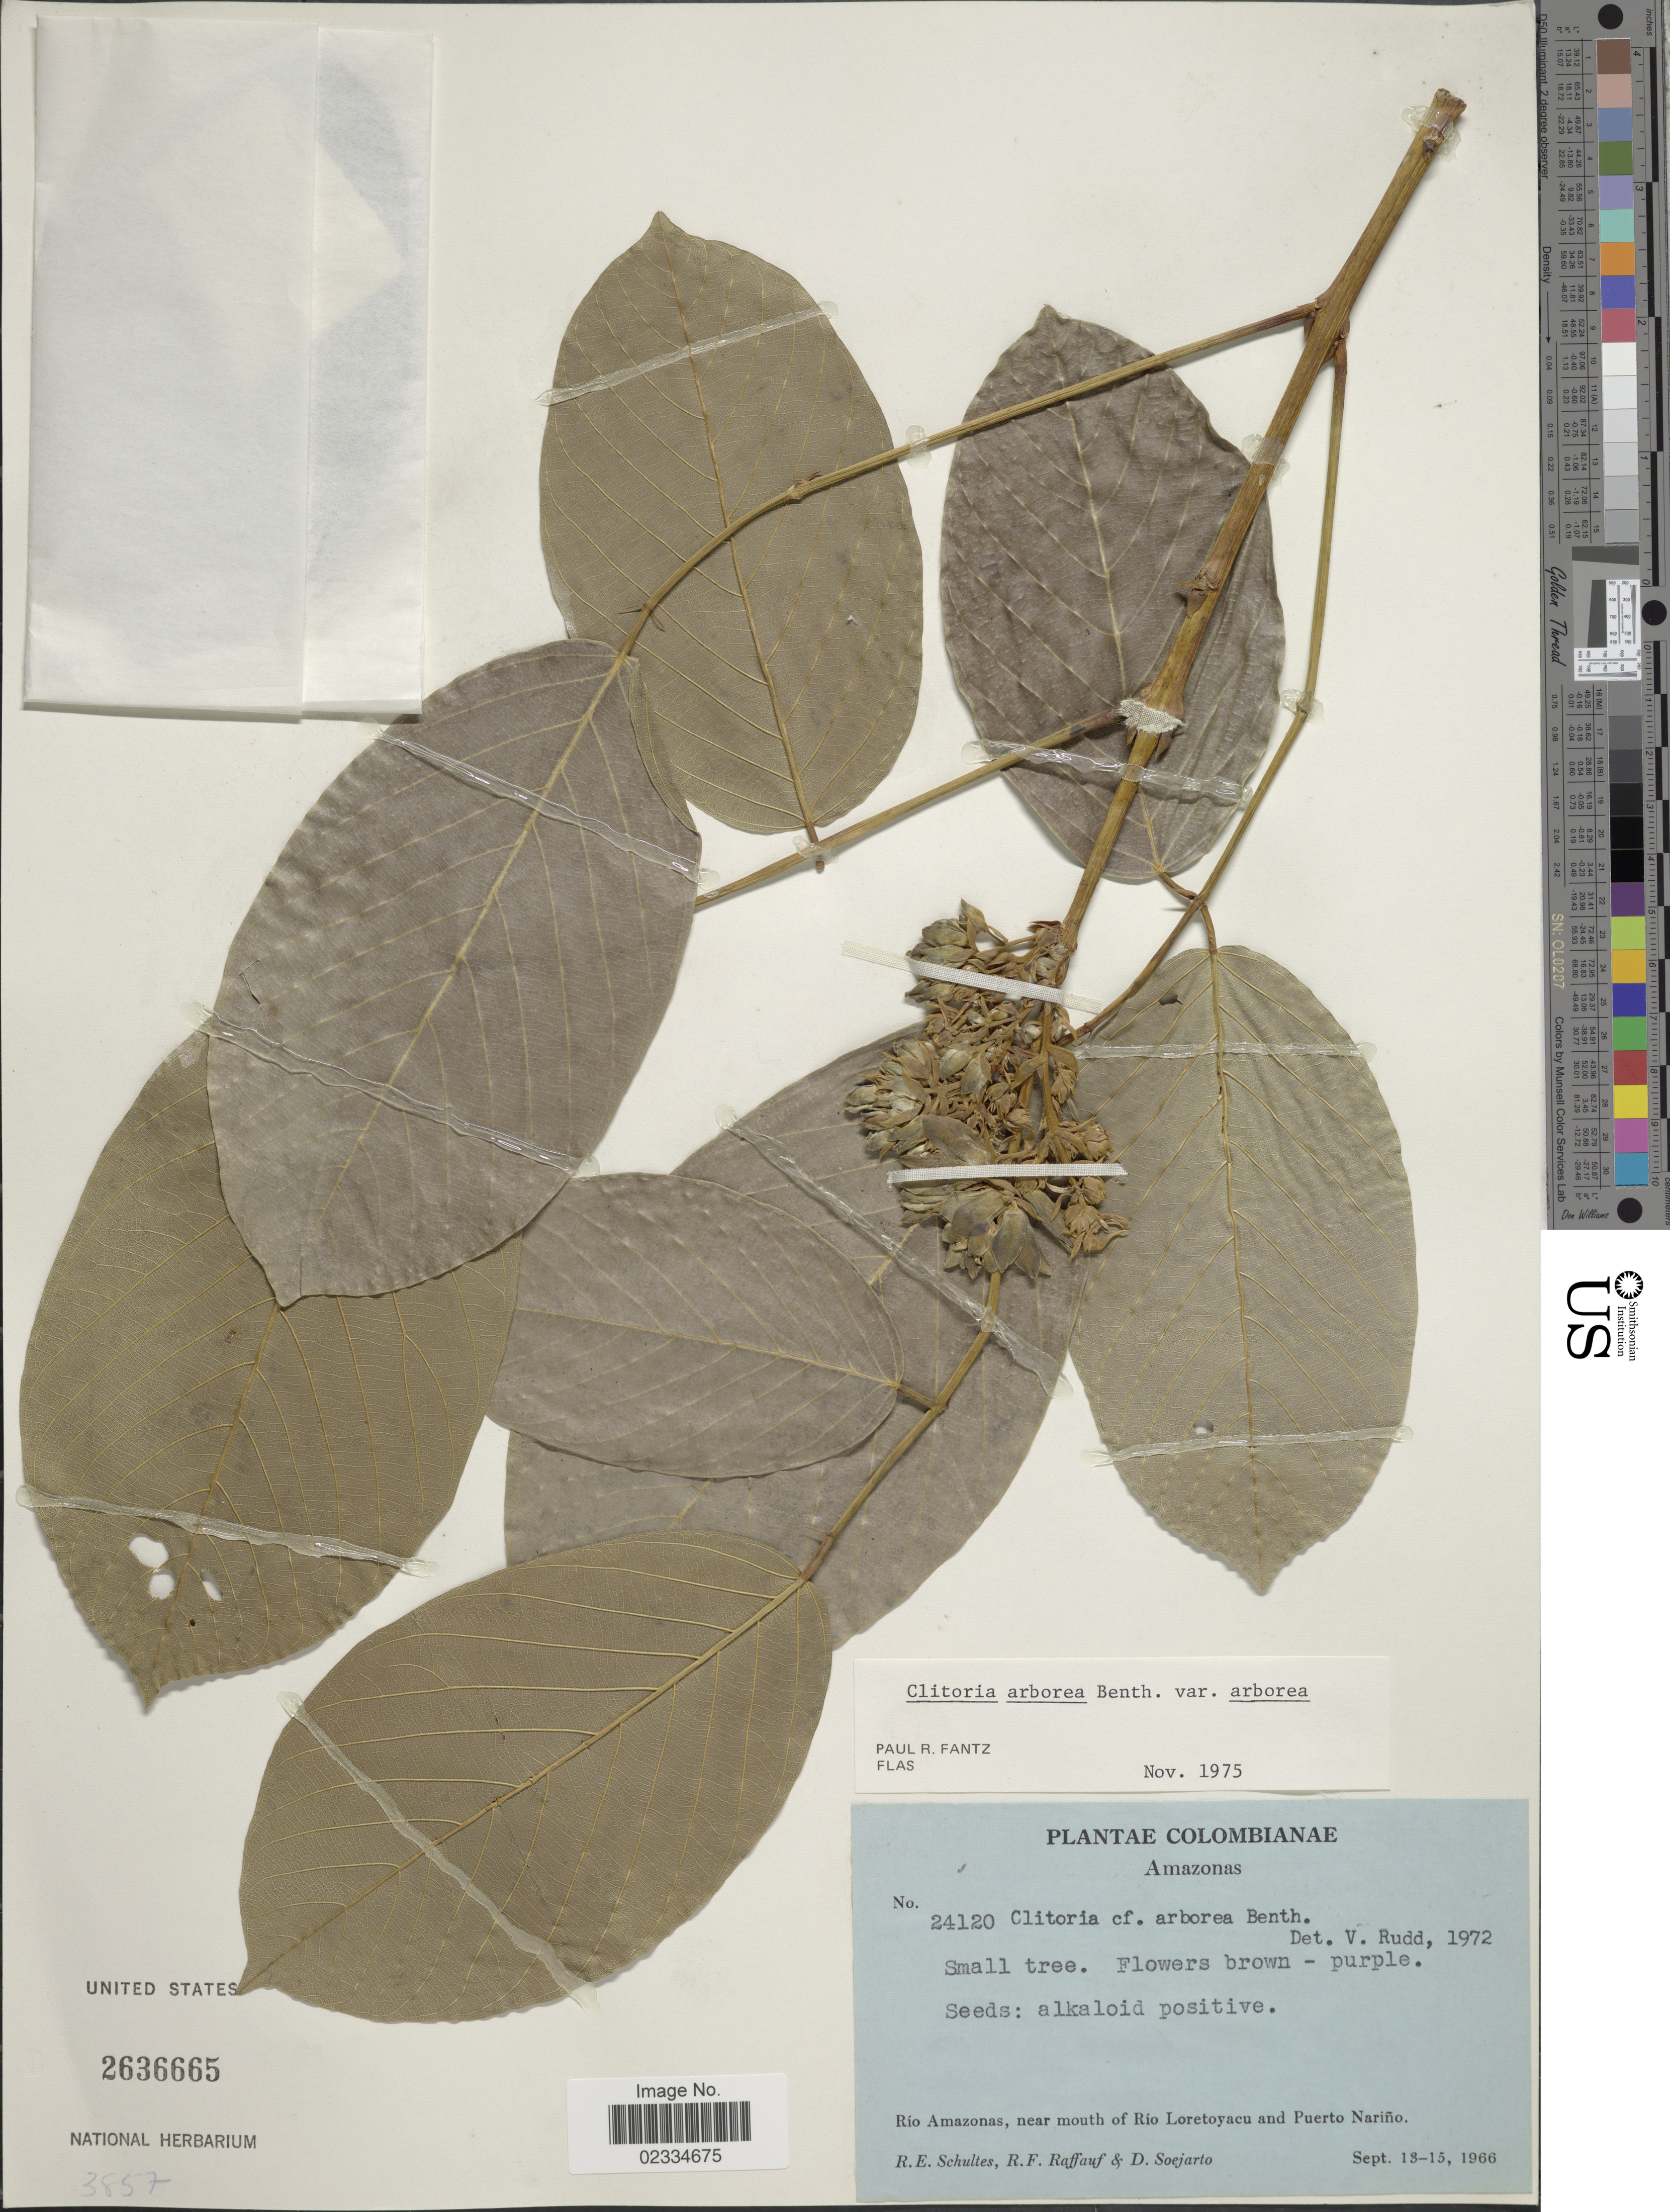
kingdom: Plantae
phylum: Tracheophyta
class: Magnoliopsida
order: Fabales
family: Fabaceae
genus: Clitoria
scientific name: Clitoria arborea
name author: Benth.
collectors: R. E. Schultes, R. Raffauf & D. Soejarto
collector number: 24120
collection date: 1966-09-13/1966-09-15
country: Colombia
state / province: Amazônas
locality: Rio Amazonas, near mouth of Rio Loretoyacu and Puerto Narino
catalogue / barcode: US 2636665